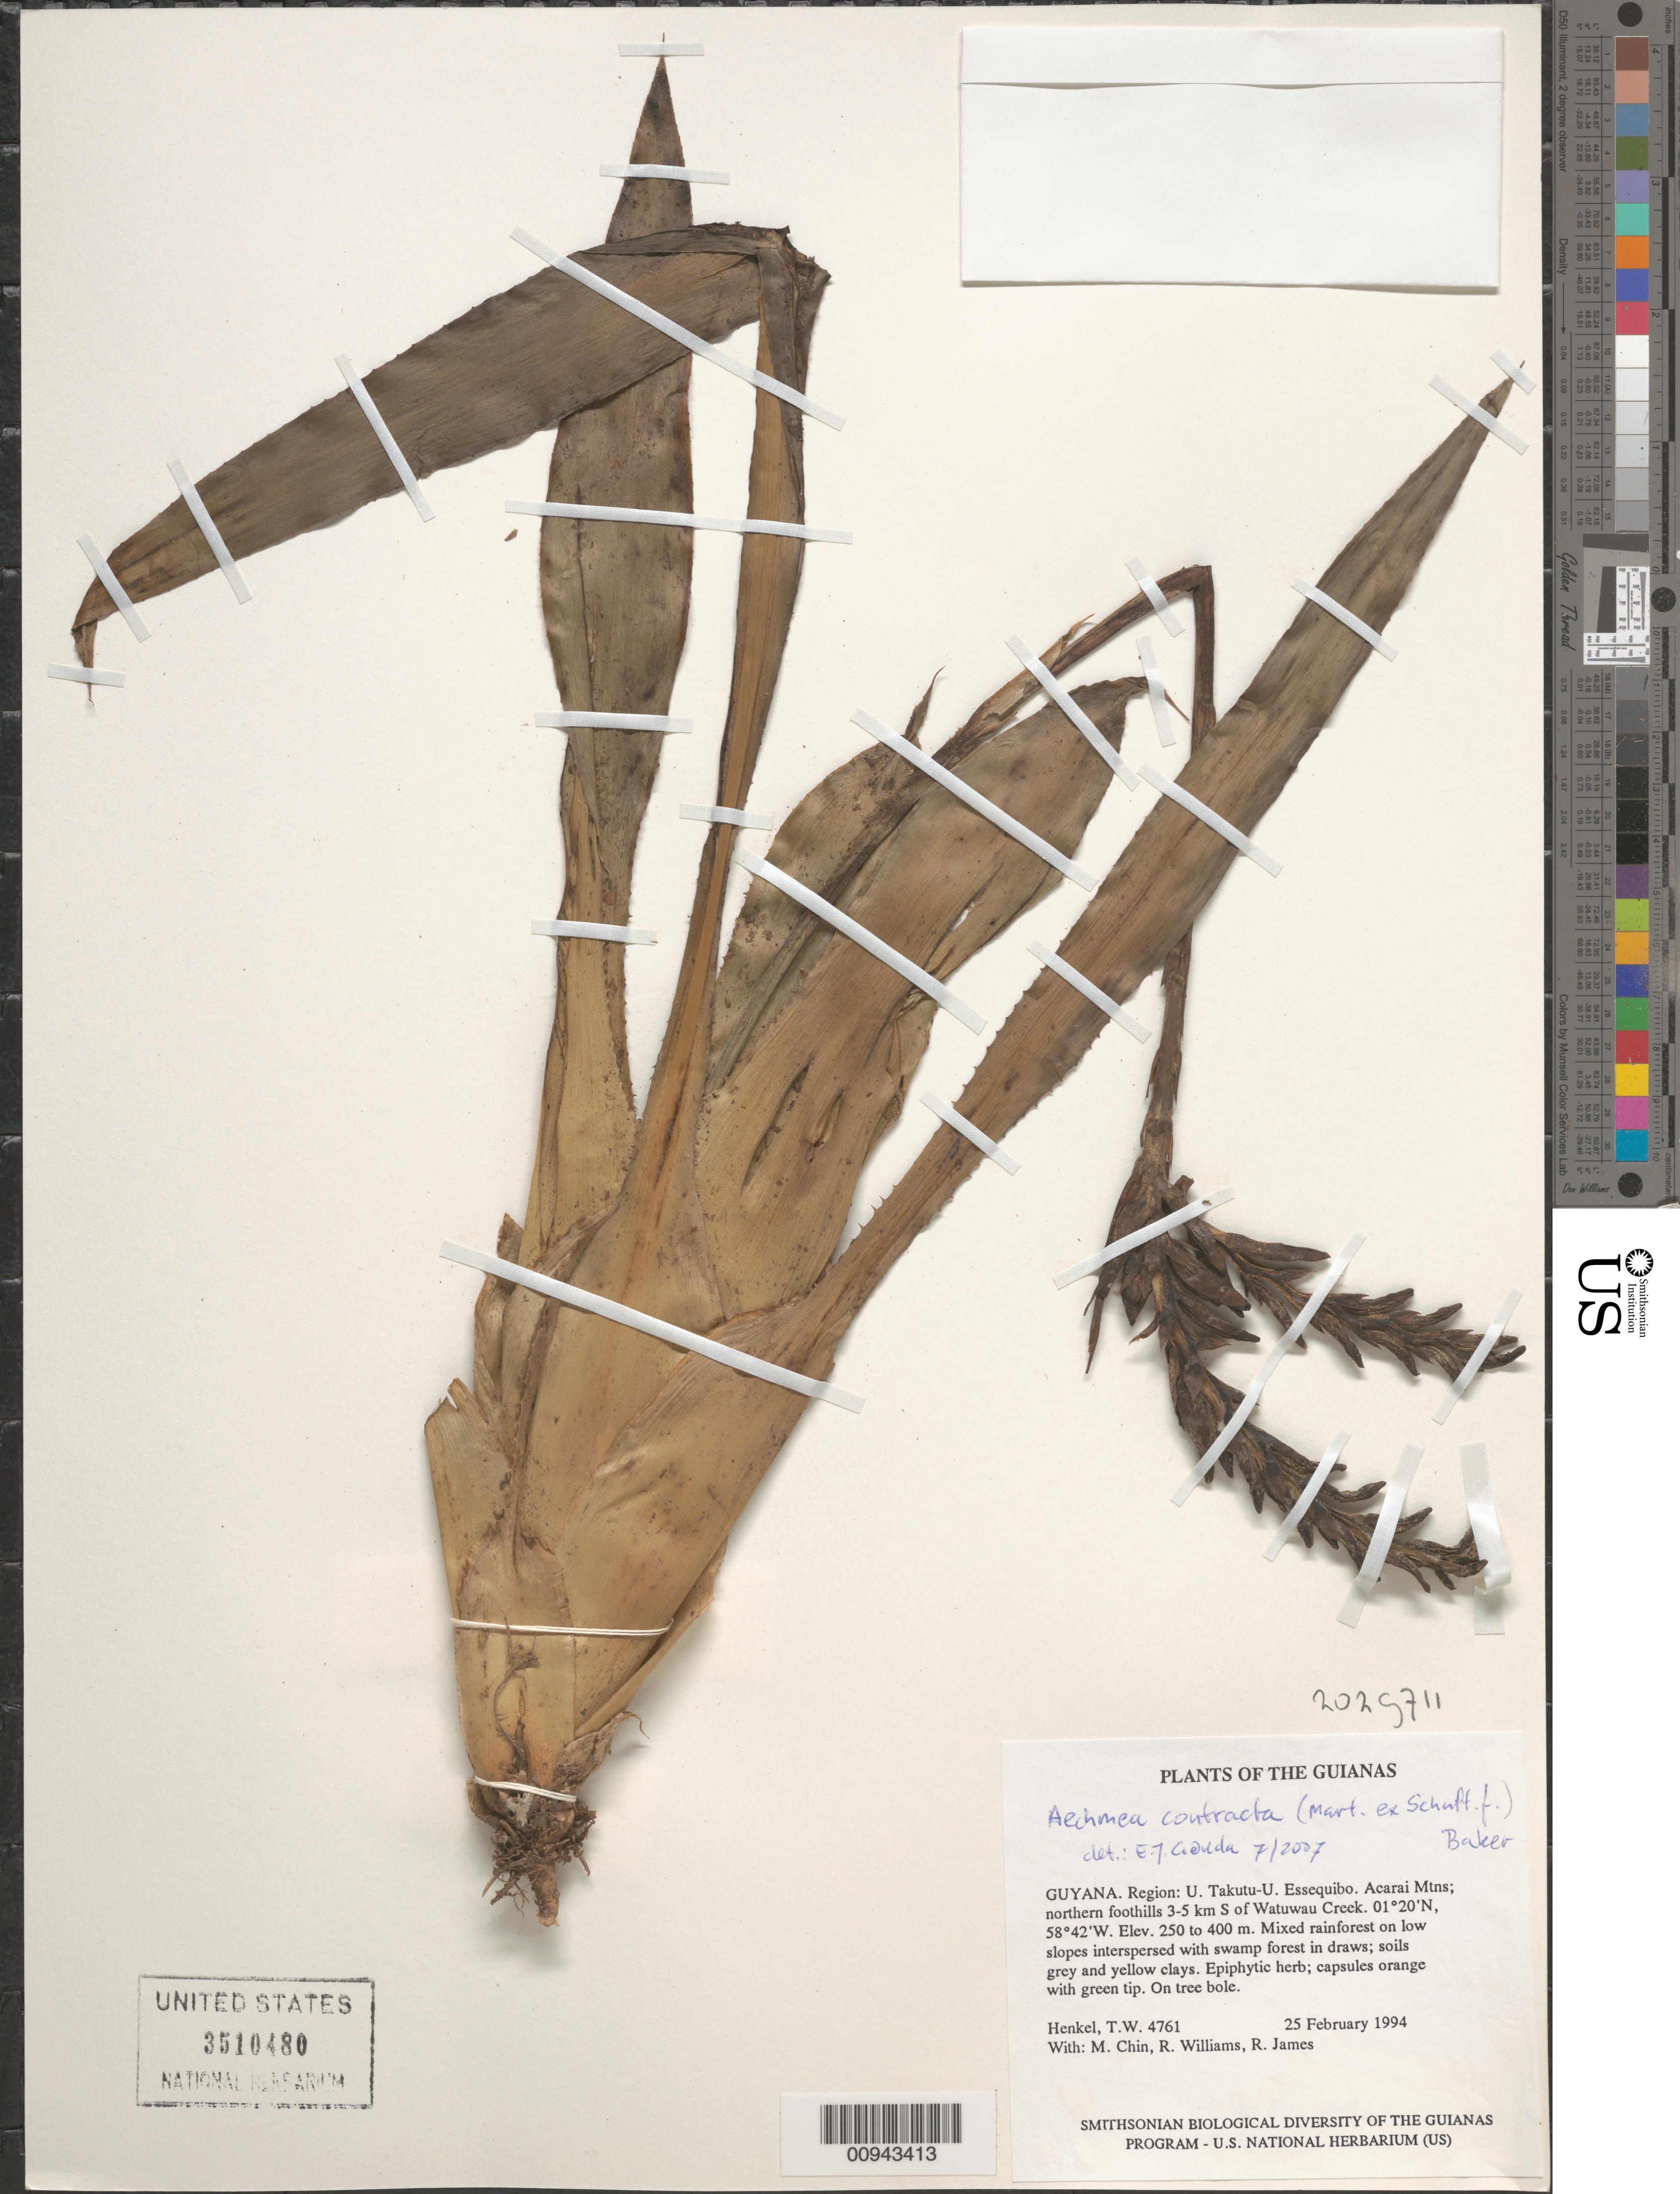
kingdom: Plantae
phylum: Tracheophyta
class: Liliopsida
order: Poales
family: Bromeliaceae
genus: Aechmea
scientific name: Aechmea contracta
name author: (Mart. ex Schult. f.) Baker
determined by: Gouda, E. J.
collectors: T. Henkel, M. Chin, R. Williams & R. James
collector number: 4761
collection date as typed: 25 February 1994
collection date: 1994-02-25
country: Guyana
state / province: U. Takutu-U. Essequibo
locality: Acarai Mts; northern foothills 3-5 km S of Watuwau Creek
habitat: Mixed rainforest on low slopes interspersed with swamp forest in draws; soils grey and yellow clays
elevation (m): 250